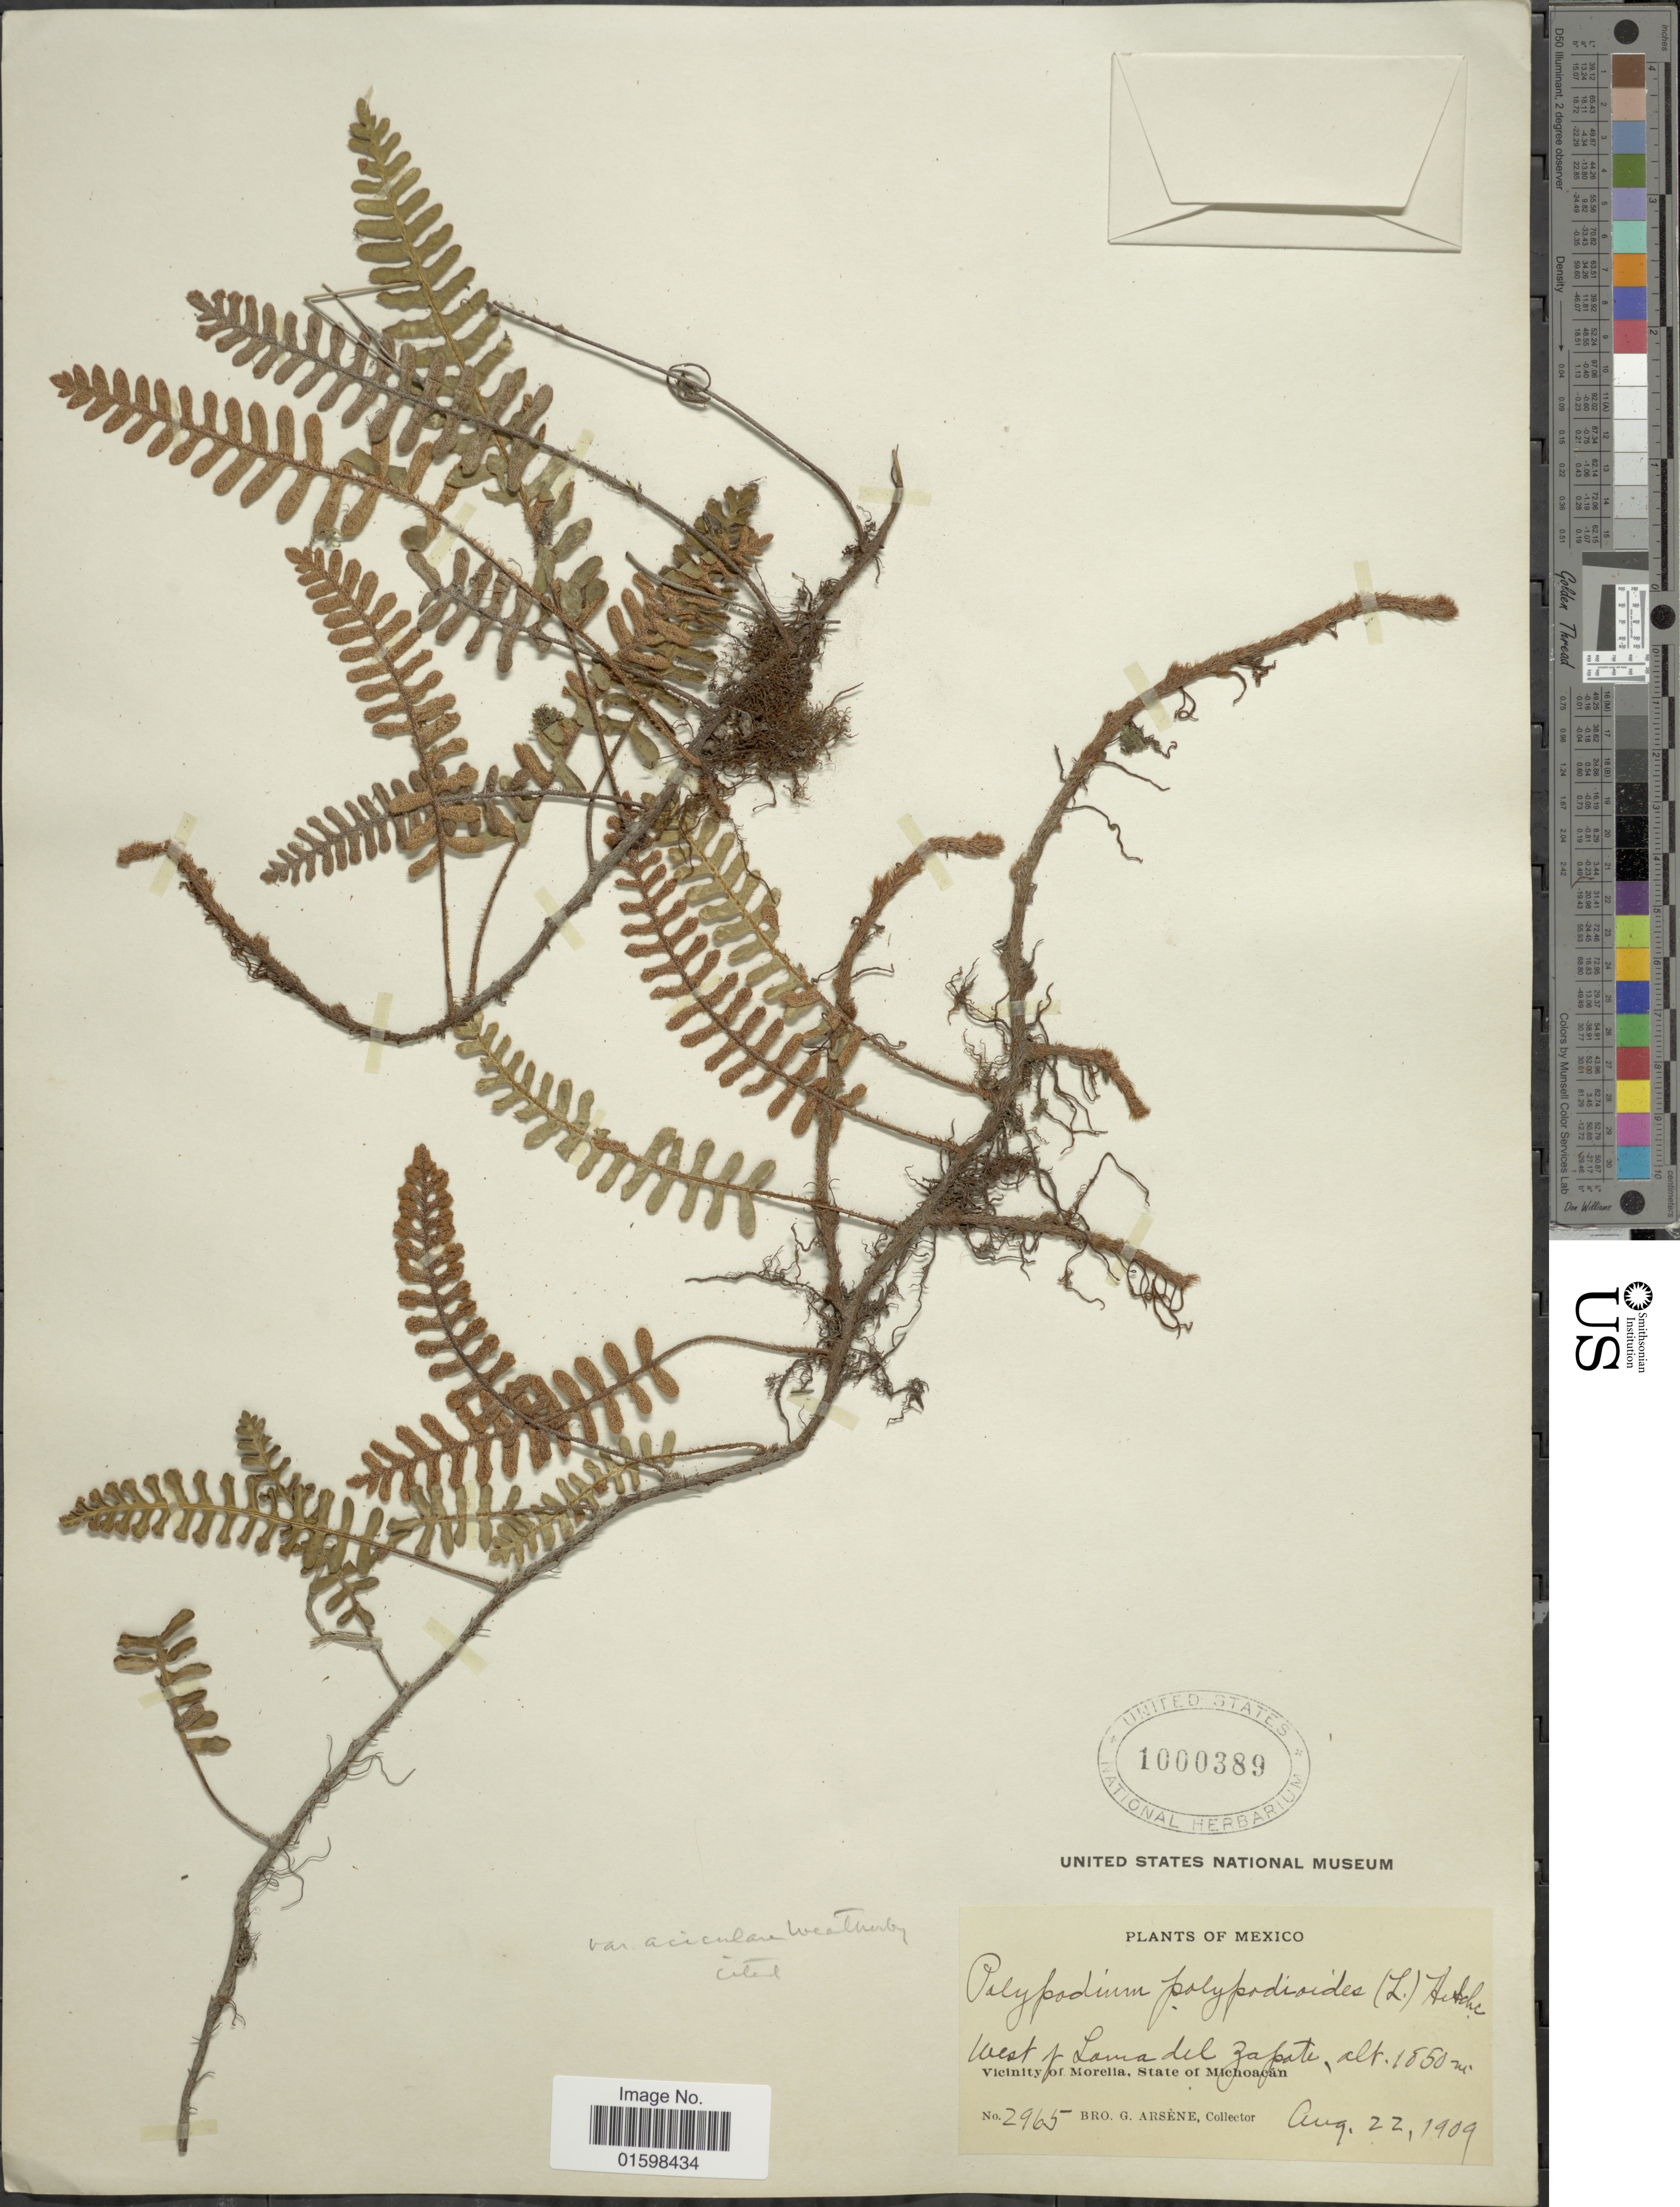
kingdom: Plantae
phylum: Tracheophyta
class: Polypodiopsida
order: Polypodiales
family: Polypodiaceae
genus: Pleopeltis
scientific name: Pleopeltis polypodioides var. acicularis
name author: (Weath.) E.G. Andrews & Windham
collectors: Bro. G. Arsène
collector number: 2965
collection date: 1909-08-22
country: Mexico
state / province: Michoacán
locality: West of Lama del Zapate, Vicinity of Morelia, State of Michoacan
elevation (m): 1850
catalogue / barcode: US 1000389